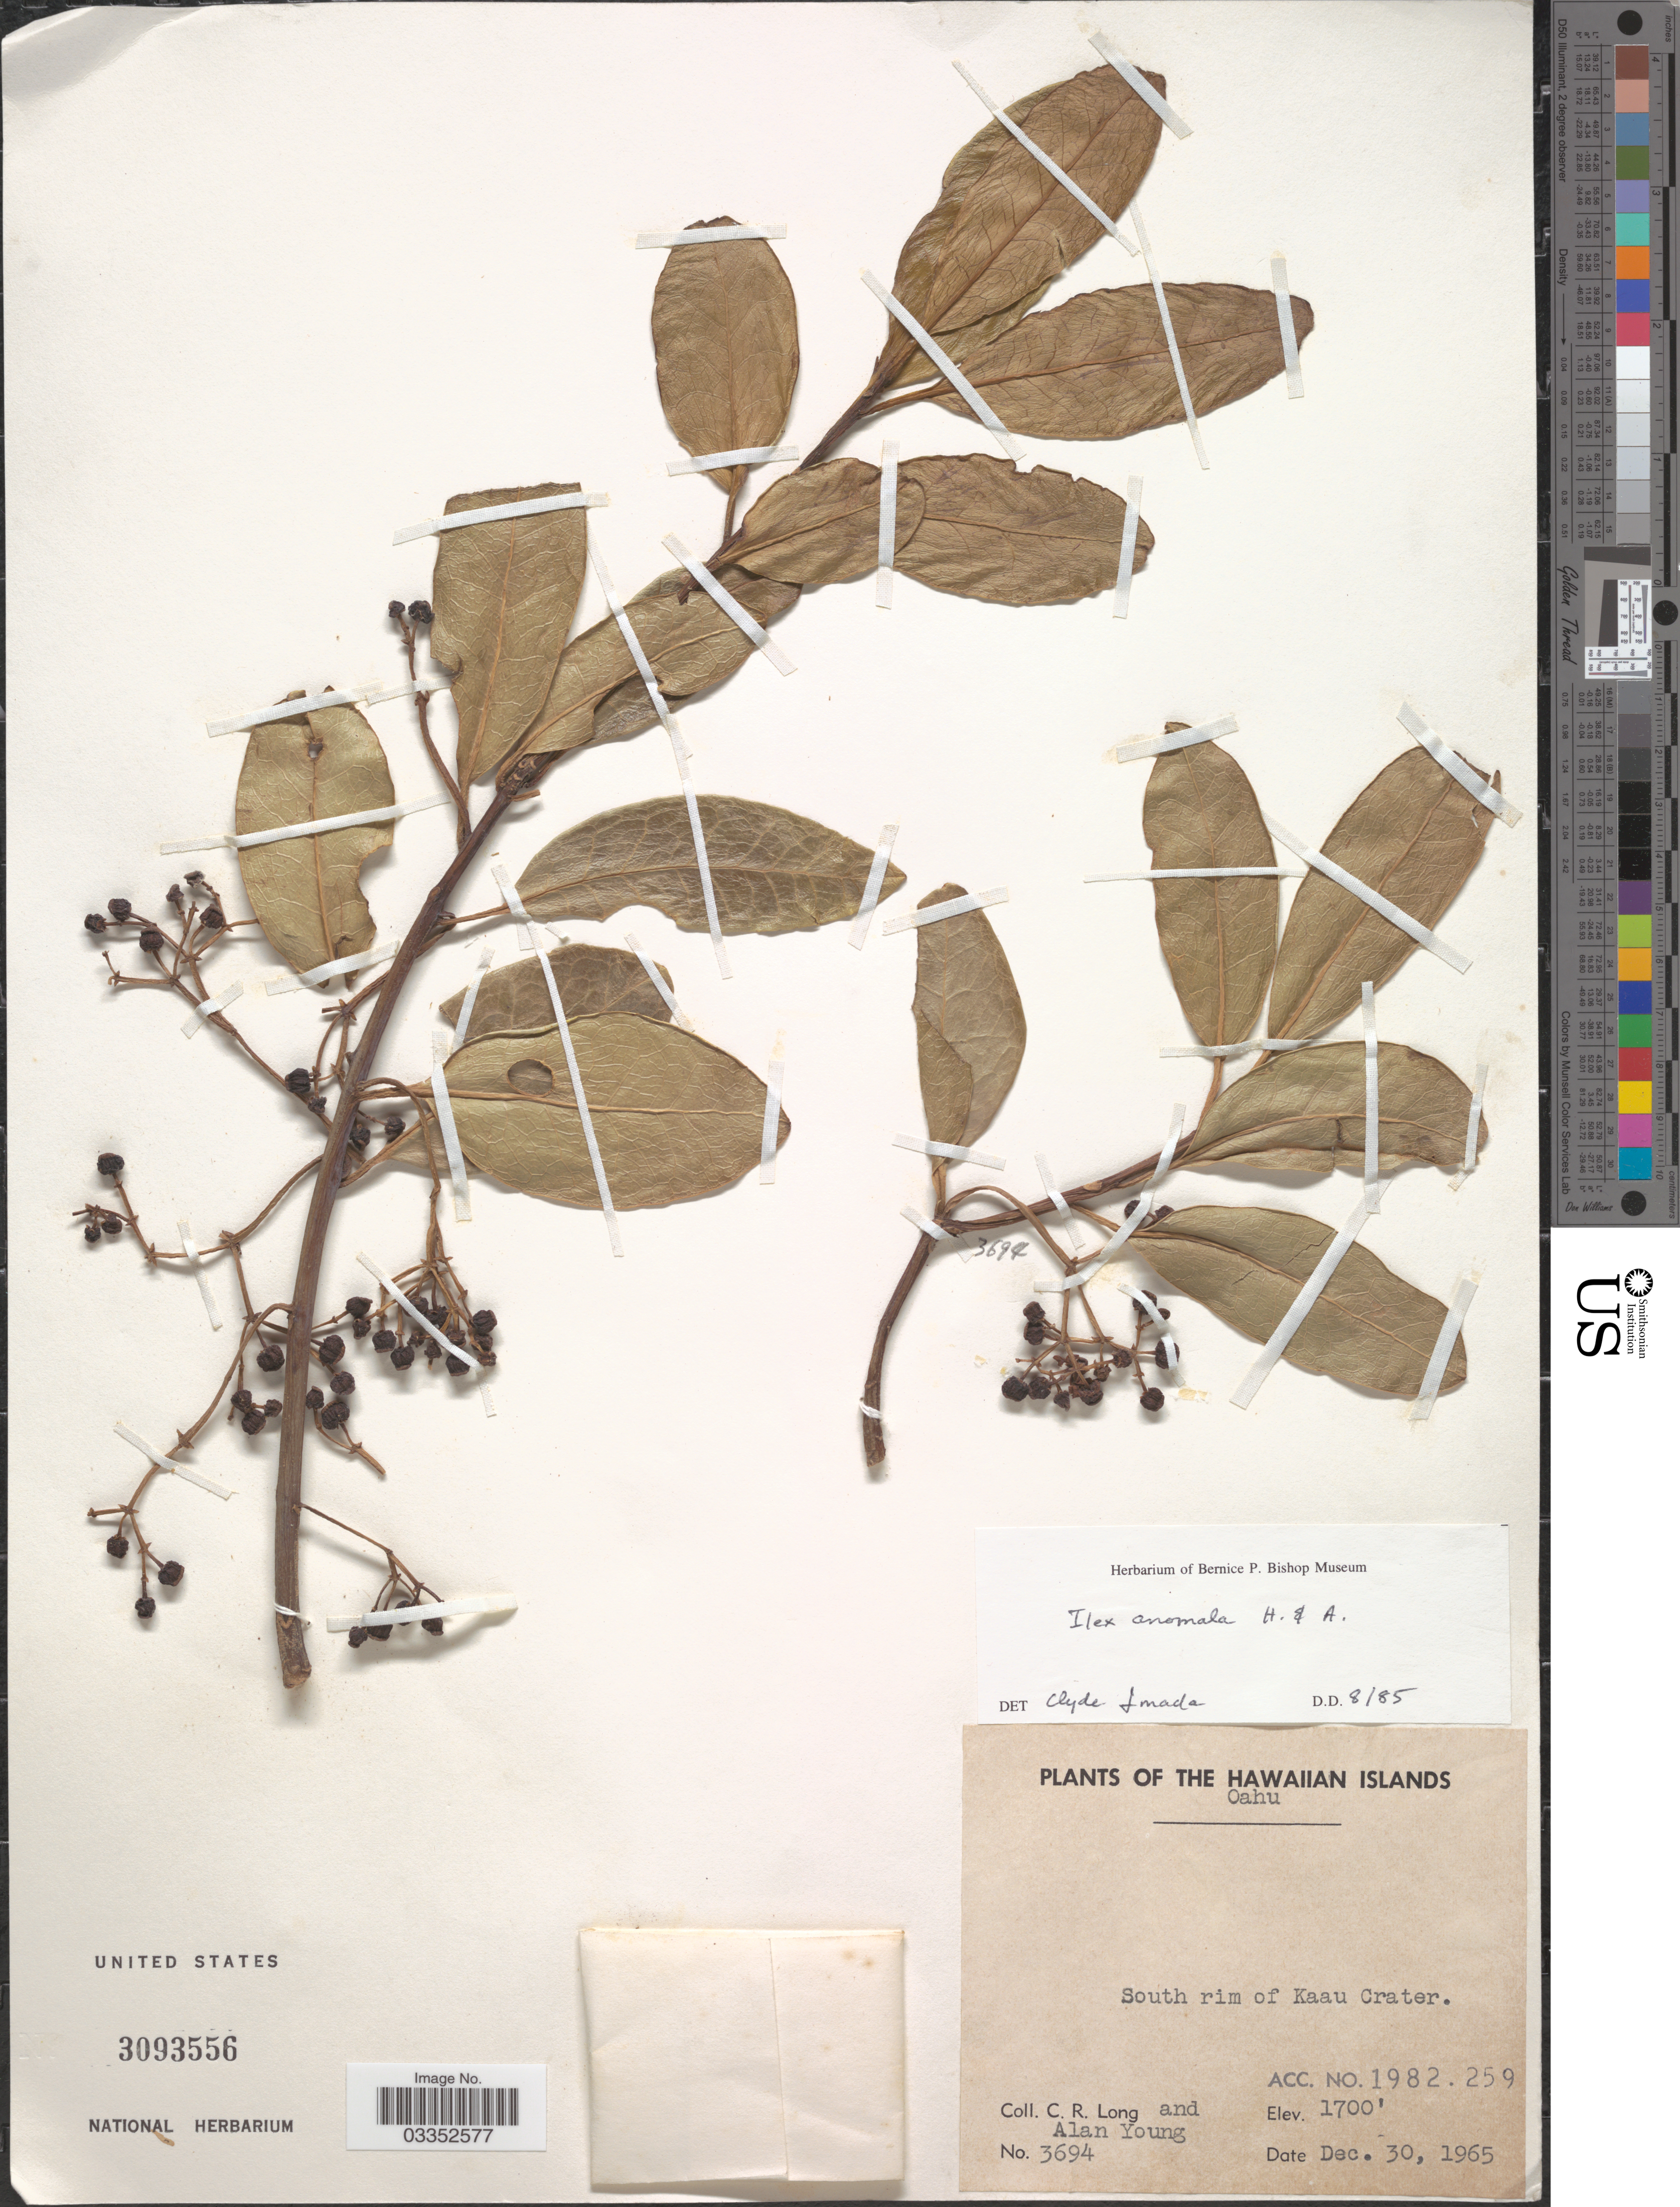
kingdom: Plantae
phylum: Tracheophyta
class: Magnoliopsida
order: Aquifoliales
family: Aquifoliaceae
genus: Ilex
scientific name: Ilex anomala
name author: Hook. & Arn.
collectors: C. R. Long & A. Young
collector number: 3694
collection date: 1965-12-30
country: United States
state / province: Hawaii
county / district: Honolulu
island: Oahu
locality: The Hawaiian Islands. Oahu. South rim of Kaau Crater.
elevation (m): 518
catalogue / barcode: US 3093556